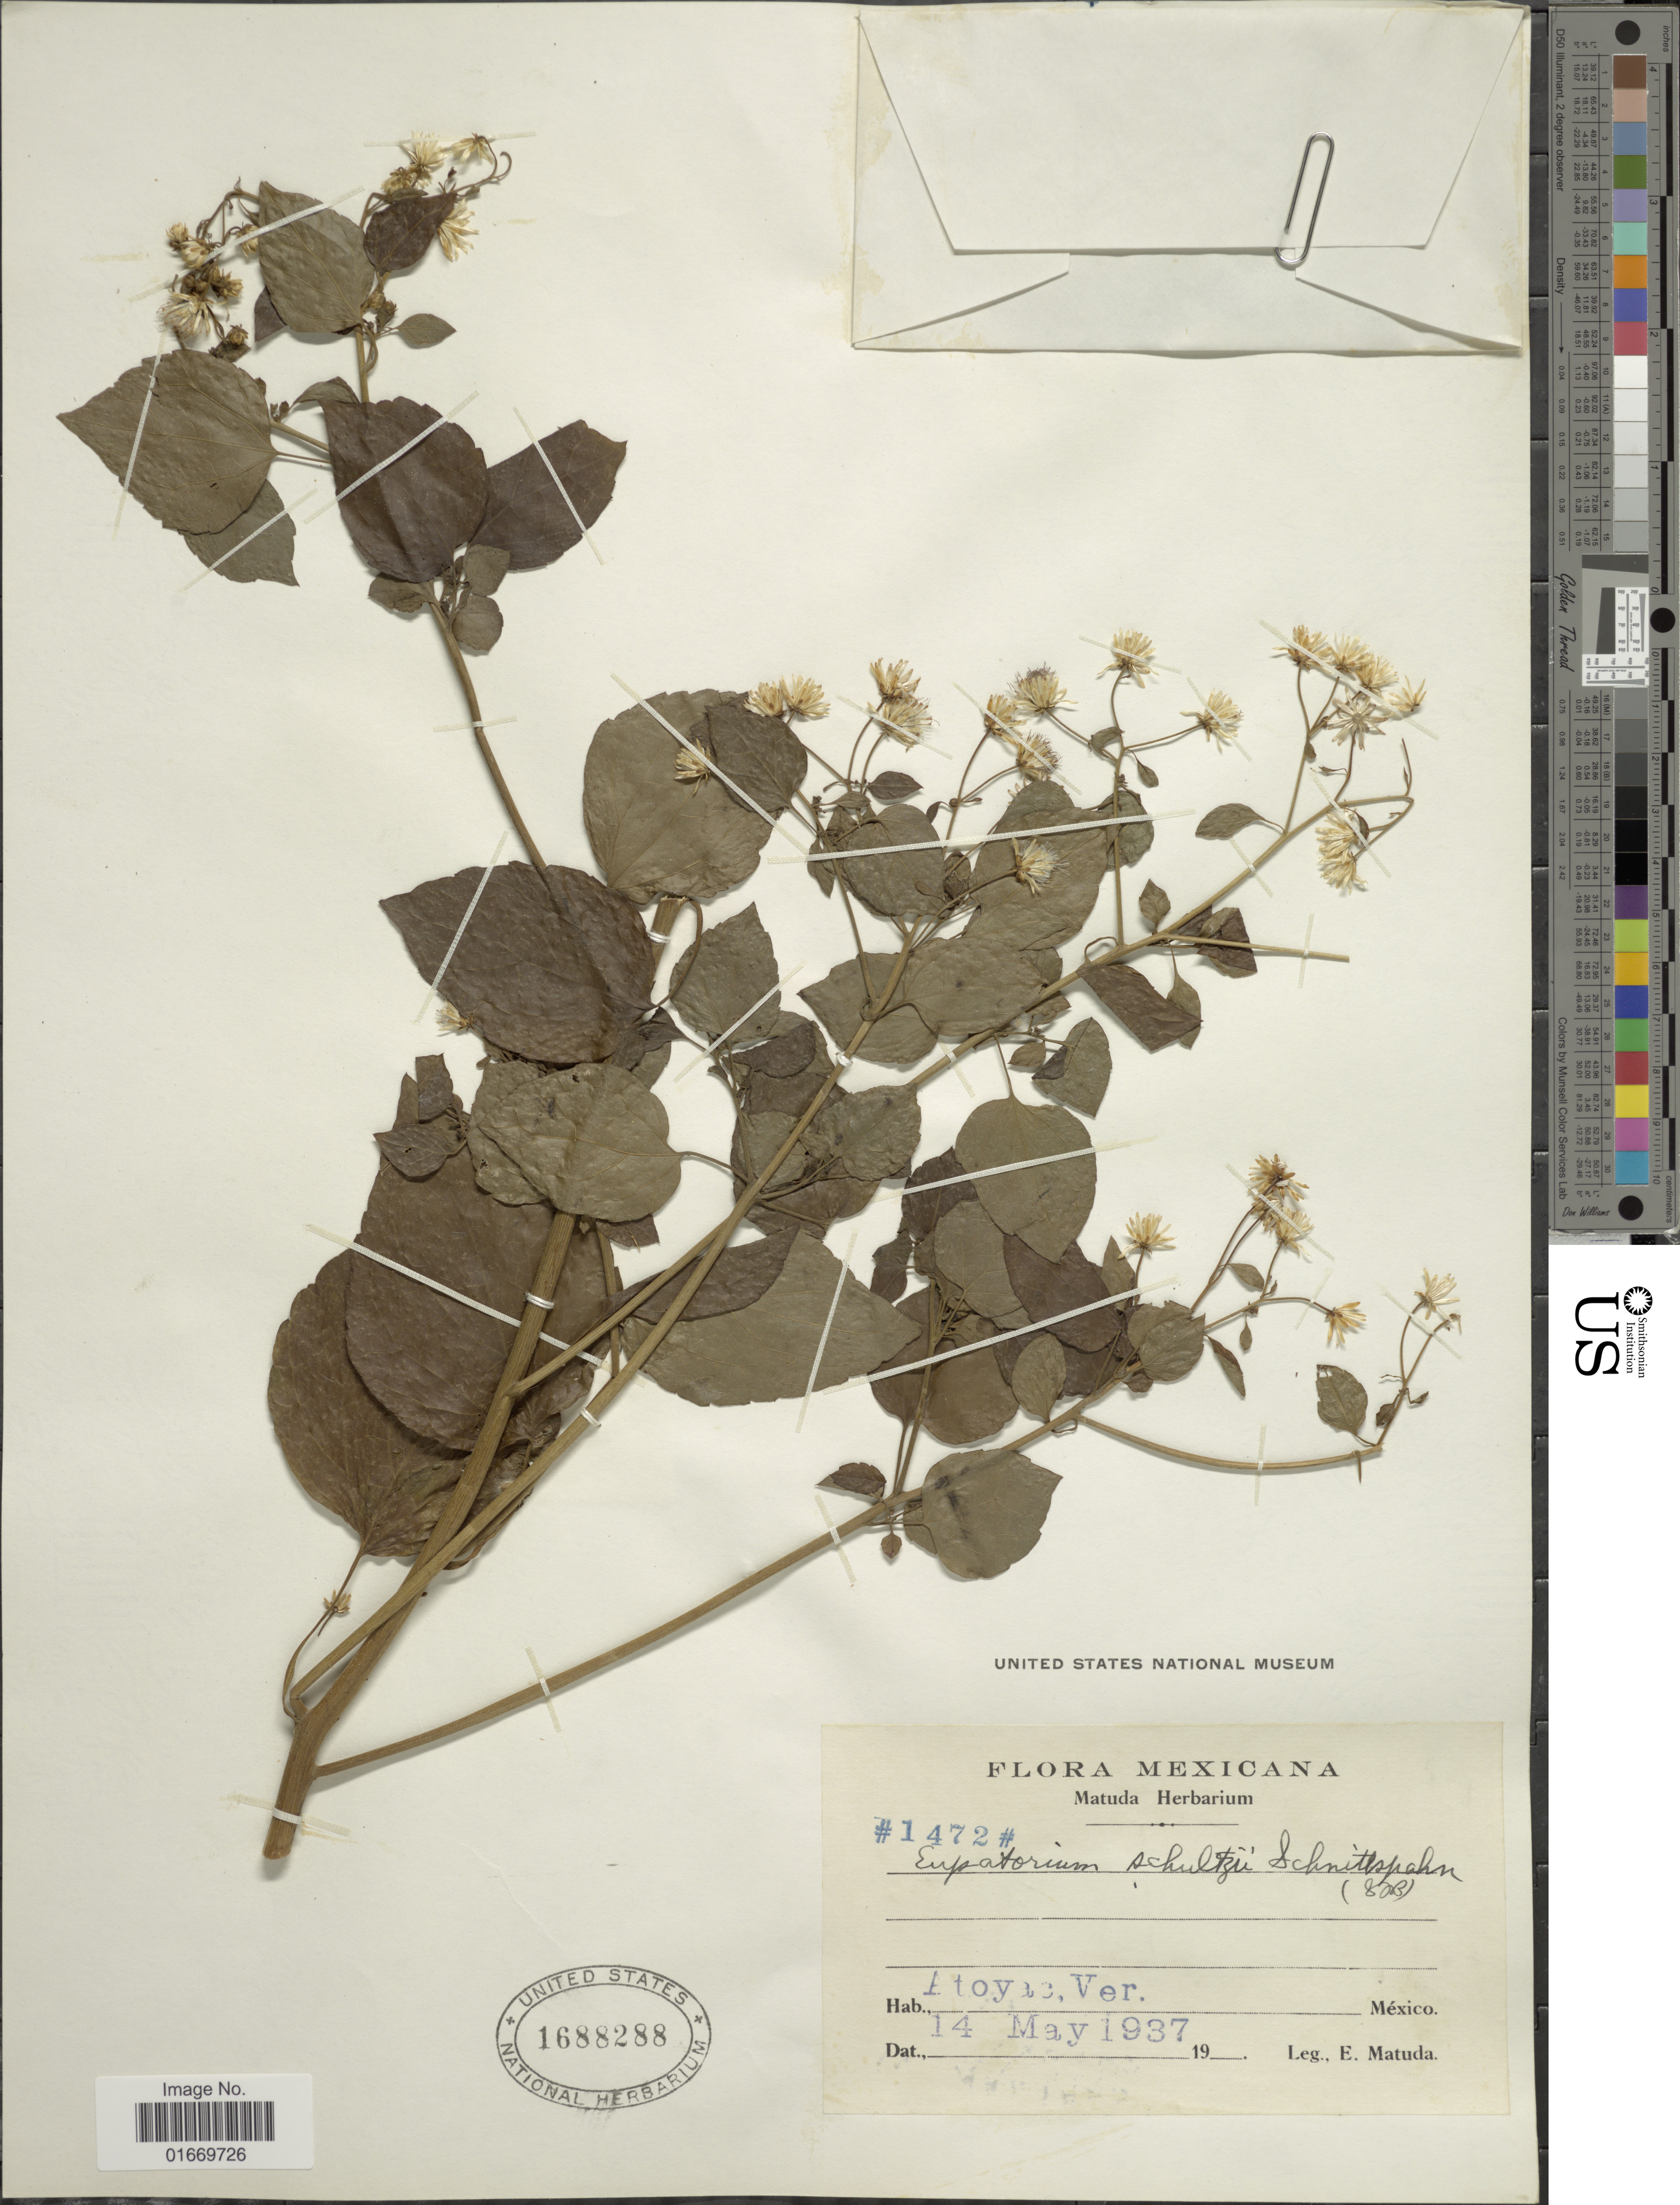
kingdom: Plantae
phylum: Tracheophyta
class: Magnoliopsida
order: Asterales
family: Asteraceae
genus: Peteravenia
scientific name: Peteravenia schultzii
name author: (Schnittsp.) R.M. King & H. Rob.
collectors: E. Matuda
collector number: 1472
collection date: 1937-05-14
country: Mexico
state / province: Veracruz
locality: Atoyac, Ver. Mexico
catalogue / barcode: US 1688288